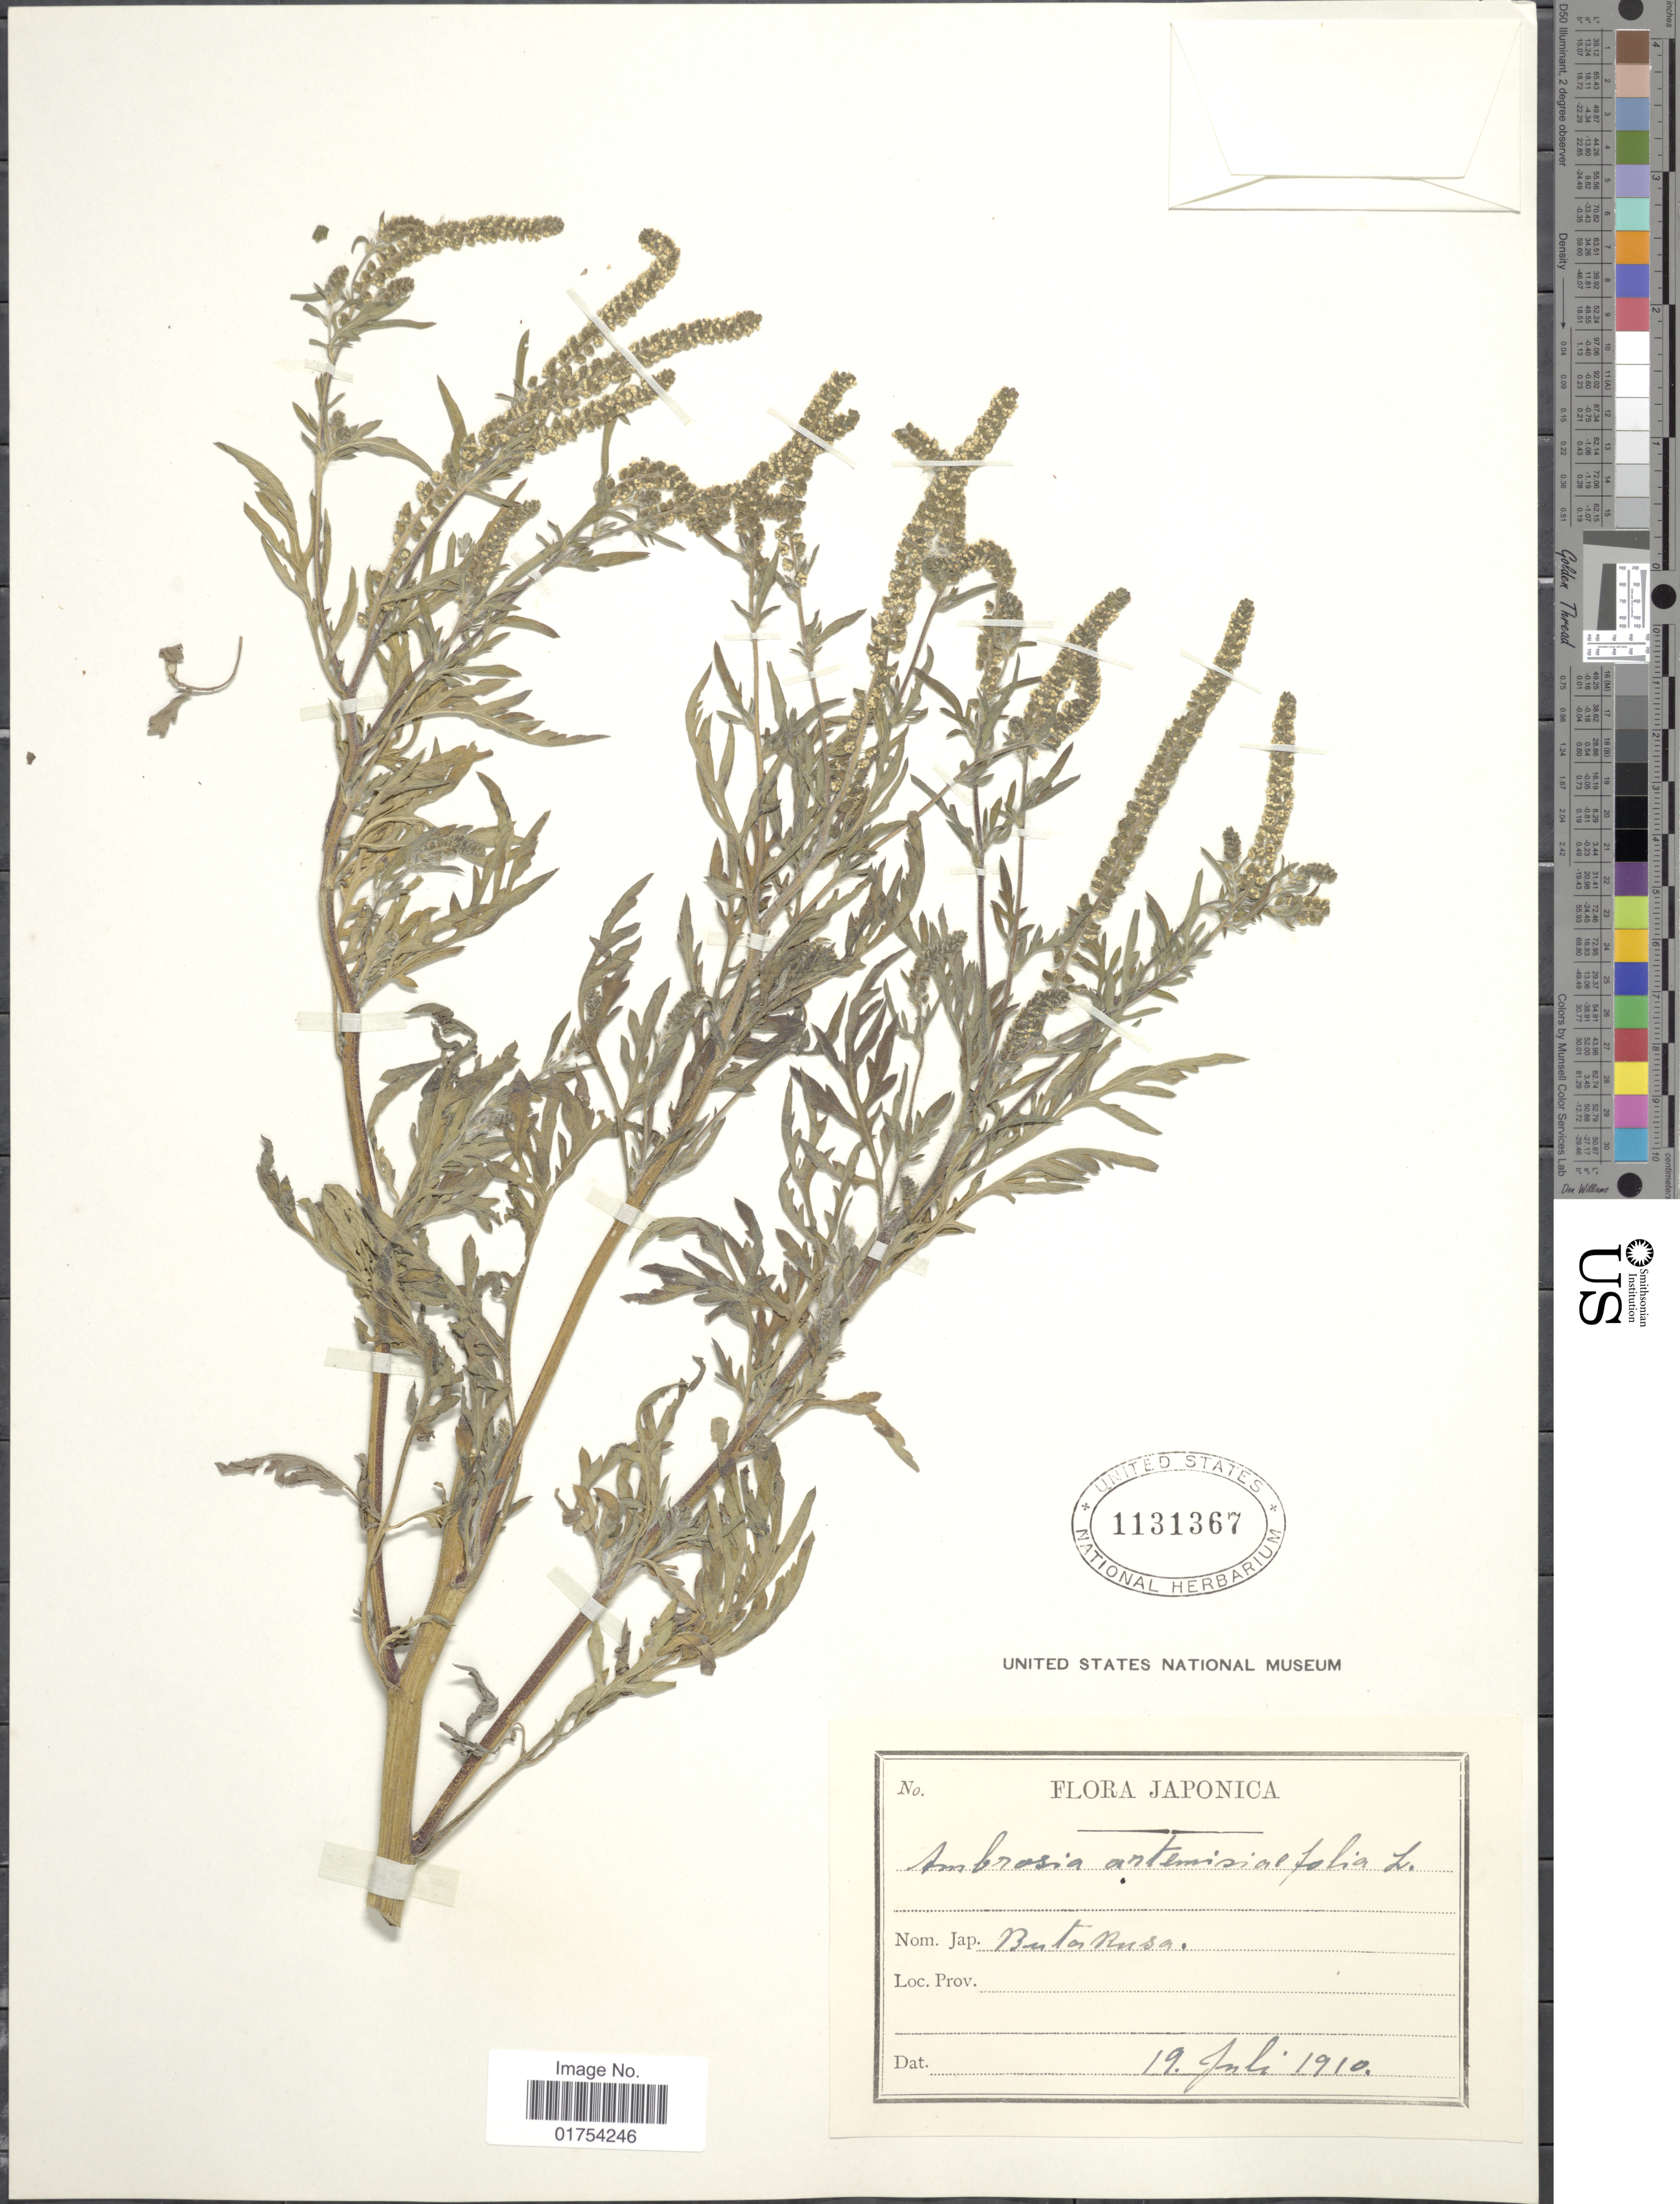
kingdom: Plantae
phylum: Tracheophyta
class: Magnoliopsida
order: Asterales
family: Asteraceae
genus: Ambrosia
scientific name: Ambrosia artemisiifolia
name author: L.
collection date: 1910-07-19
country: Japan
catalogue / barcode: US 1131367